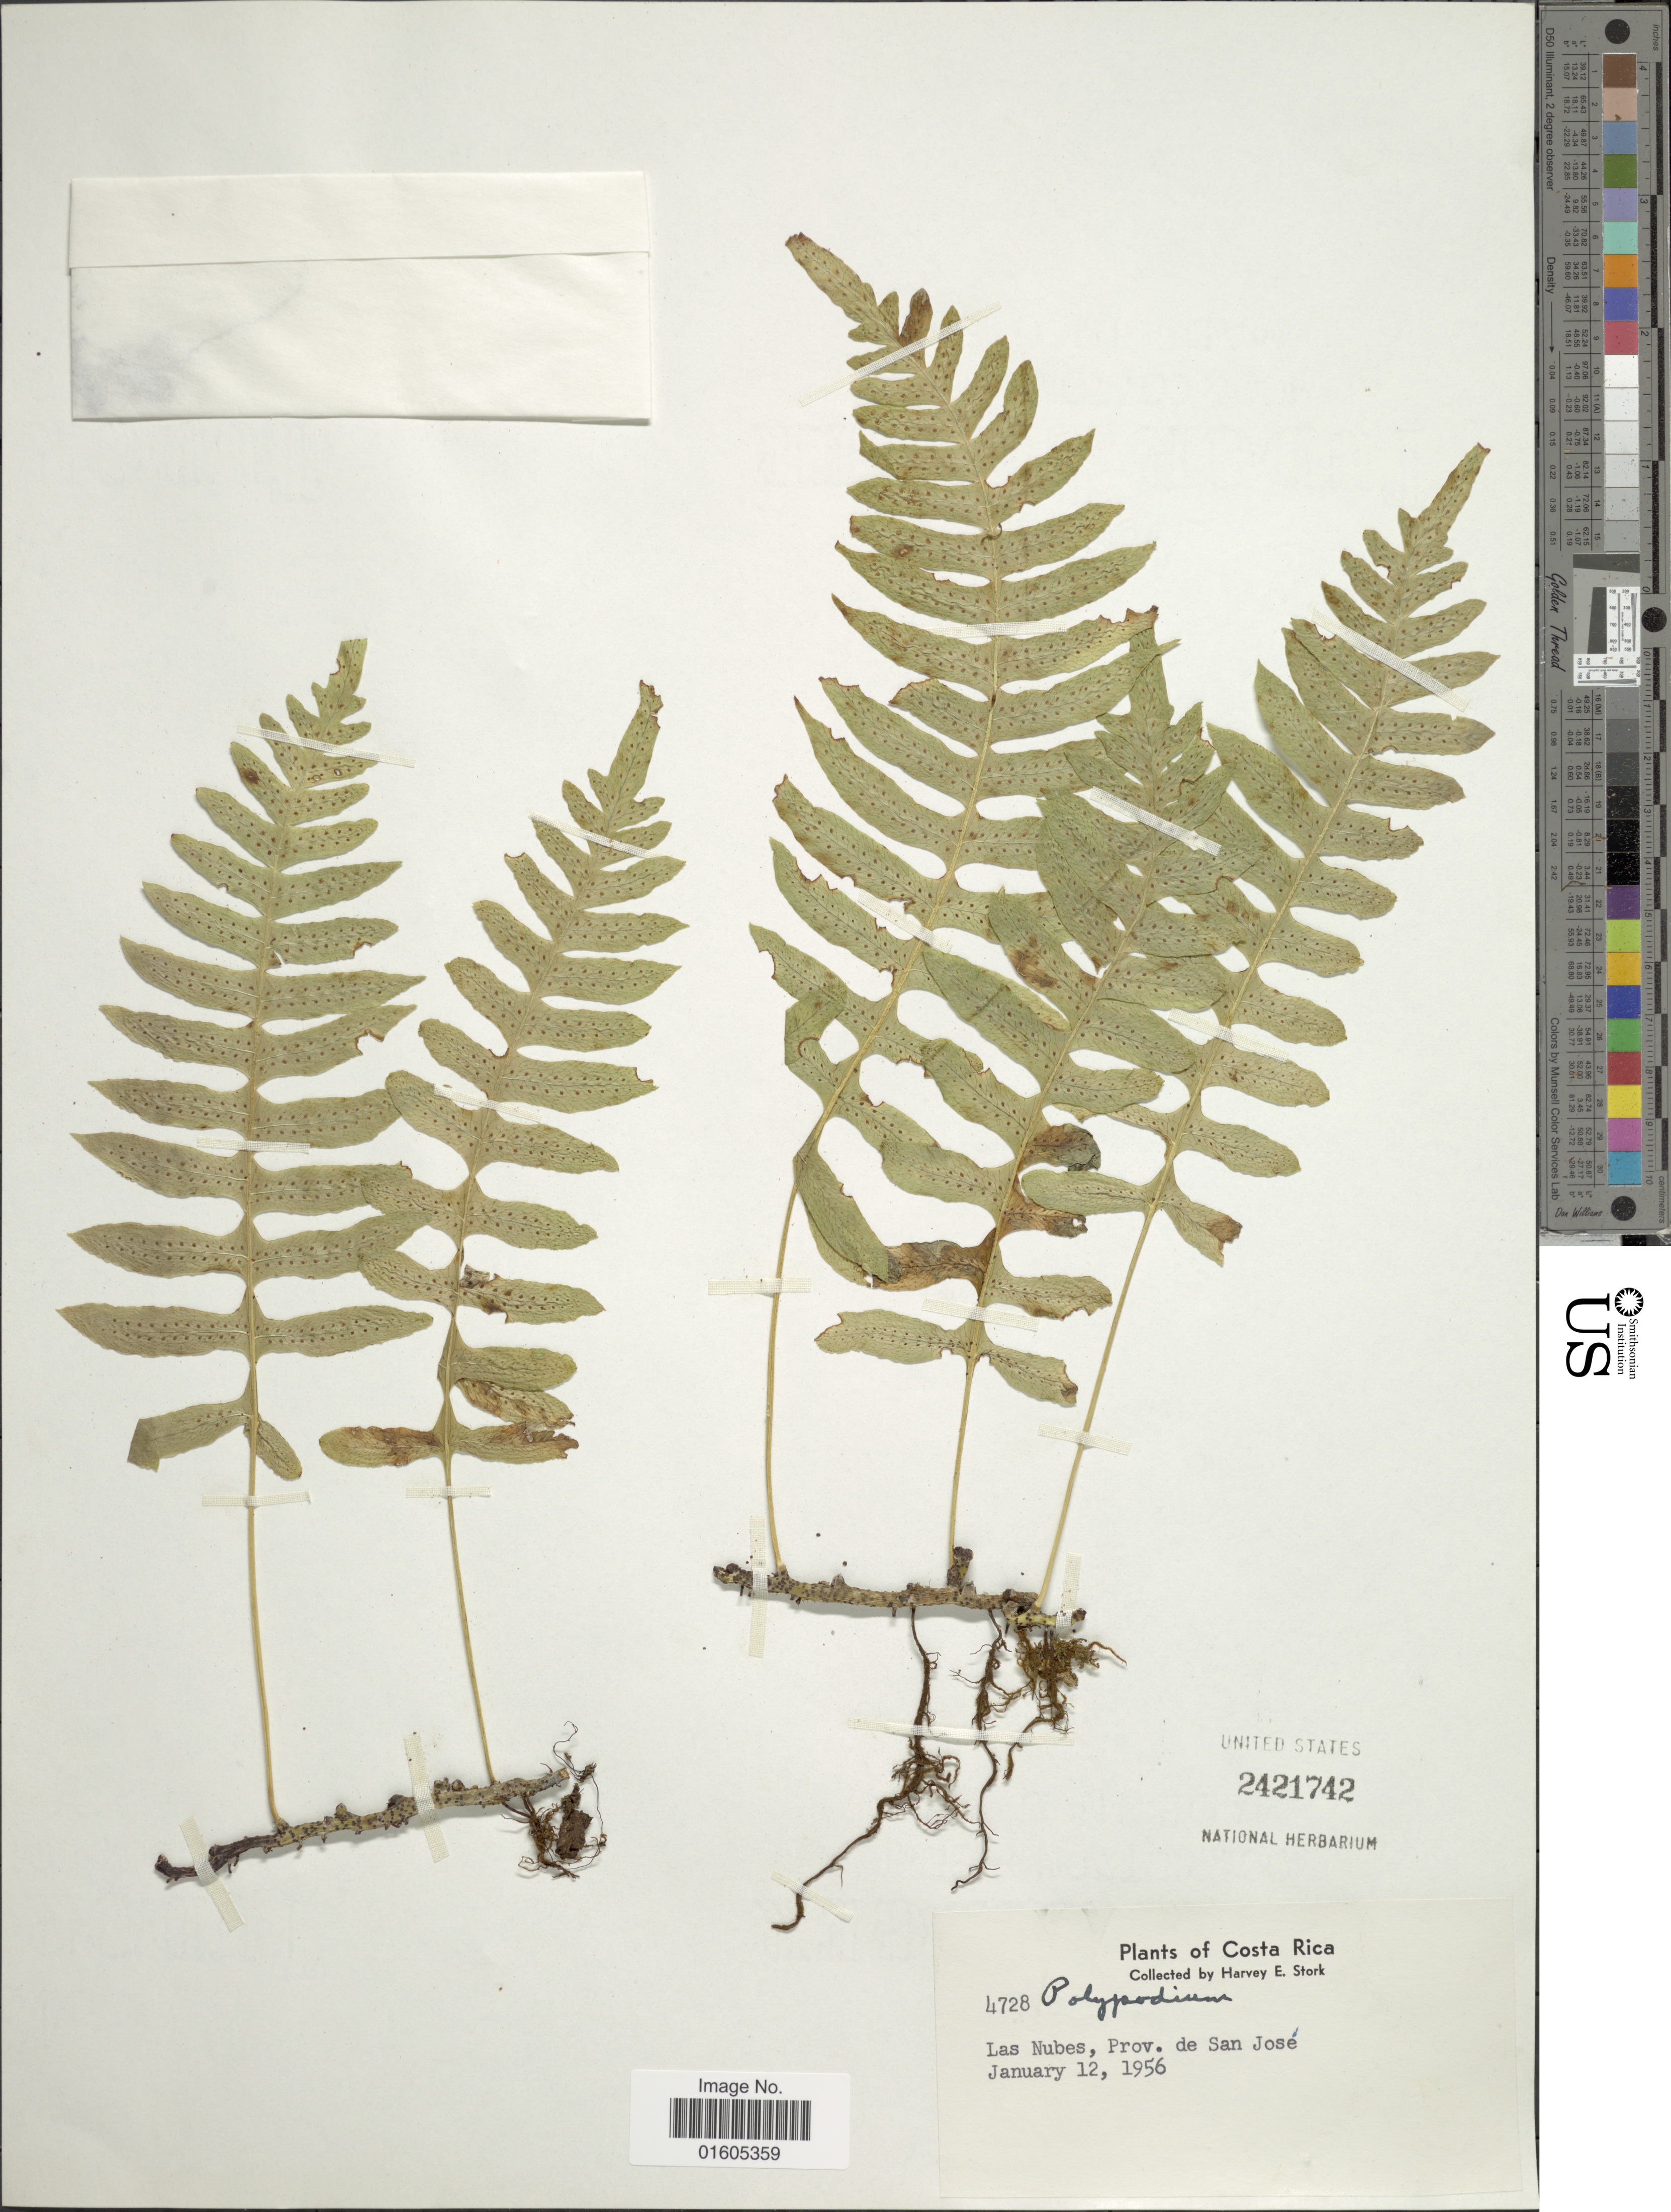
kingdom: Plantae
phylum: Tracheophyta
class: Polypodiopsida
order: Polypodiales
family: Polypodiaceae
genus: Serpocaulon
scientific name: Serpocaulon ptilorhizon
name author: (Christ) A.R. Sm.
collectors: H. E. Stork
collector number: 4728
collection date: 1956-01-12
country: Costa Rica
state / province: San José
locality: Las Nubes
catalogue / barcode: US 2421742